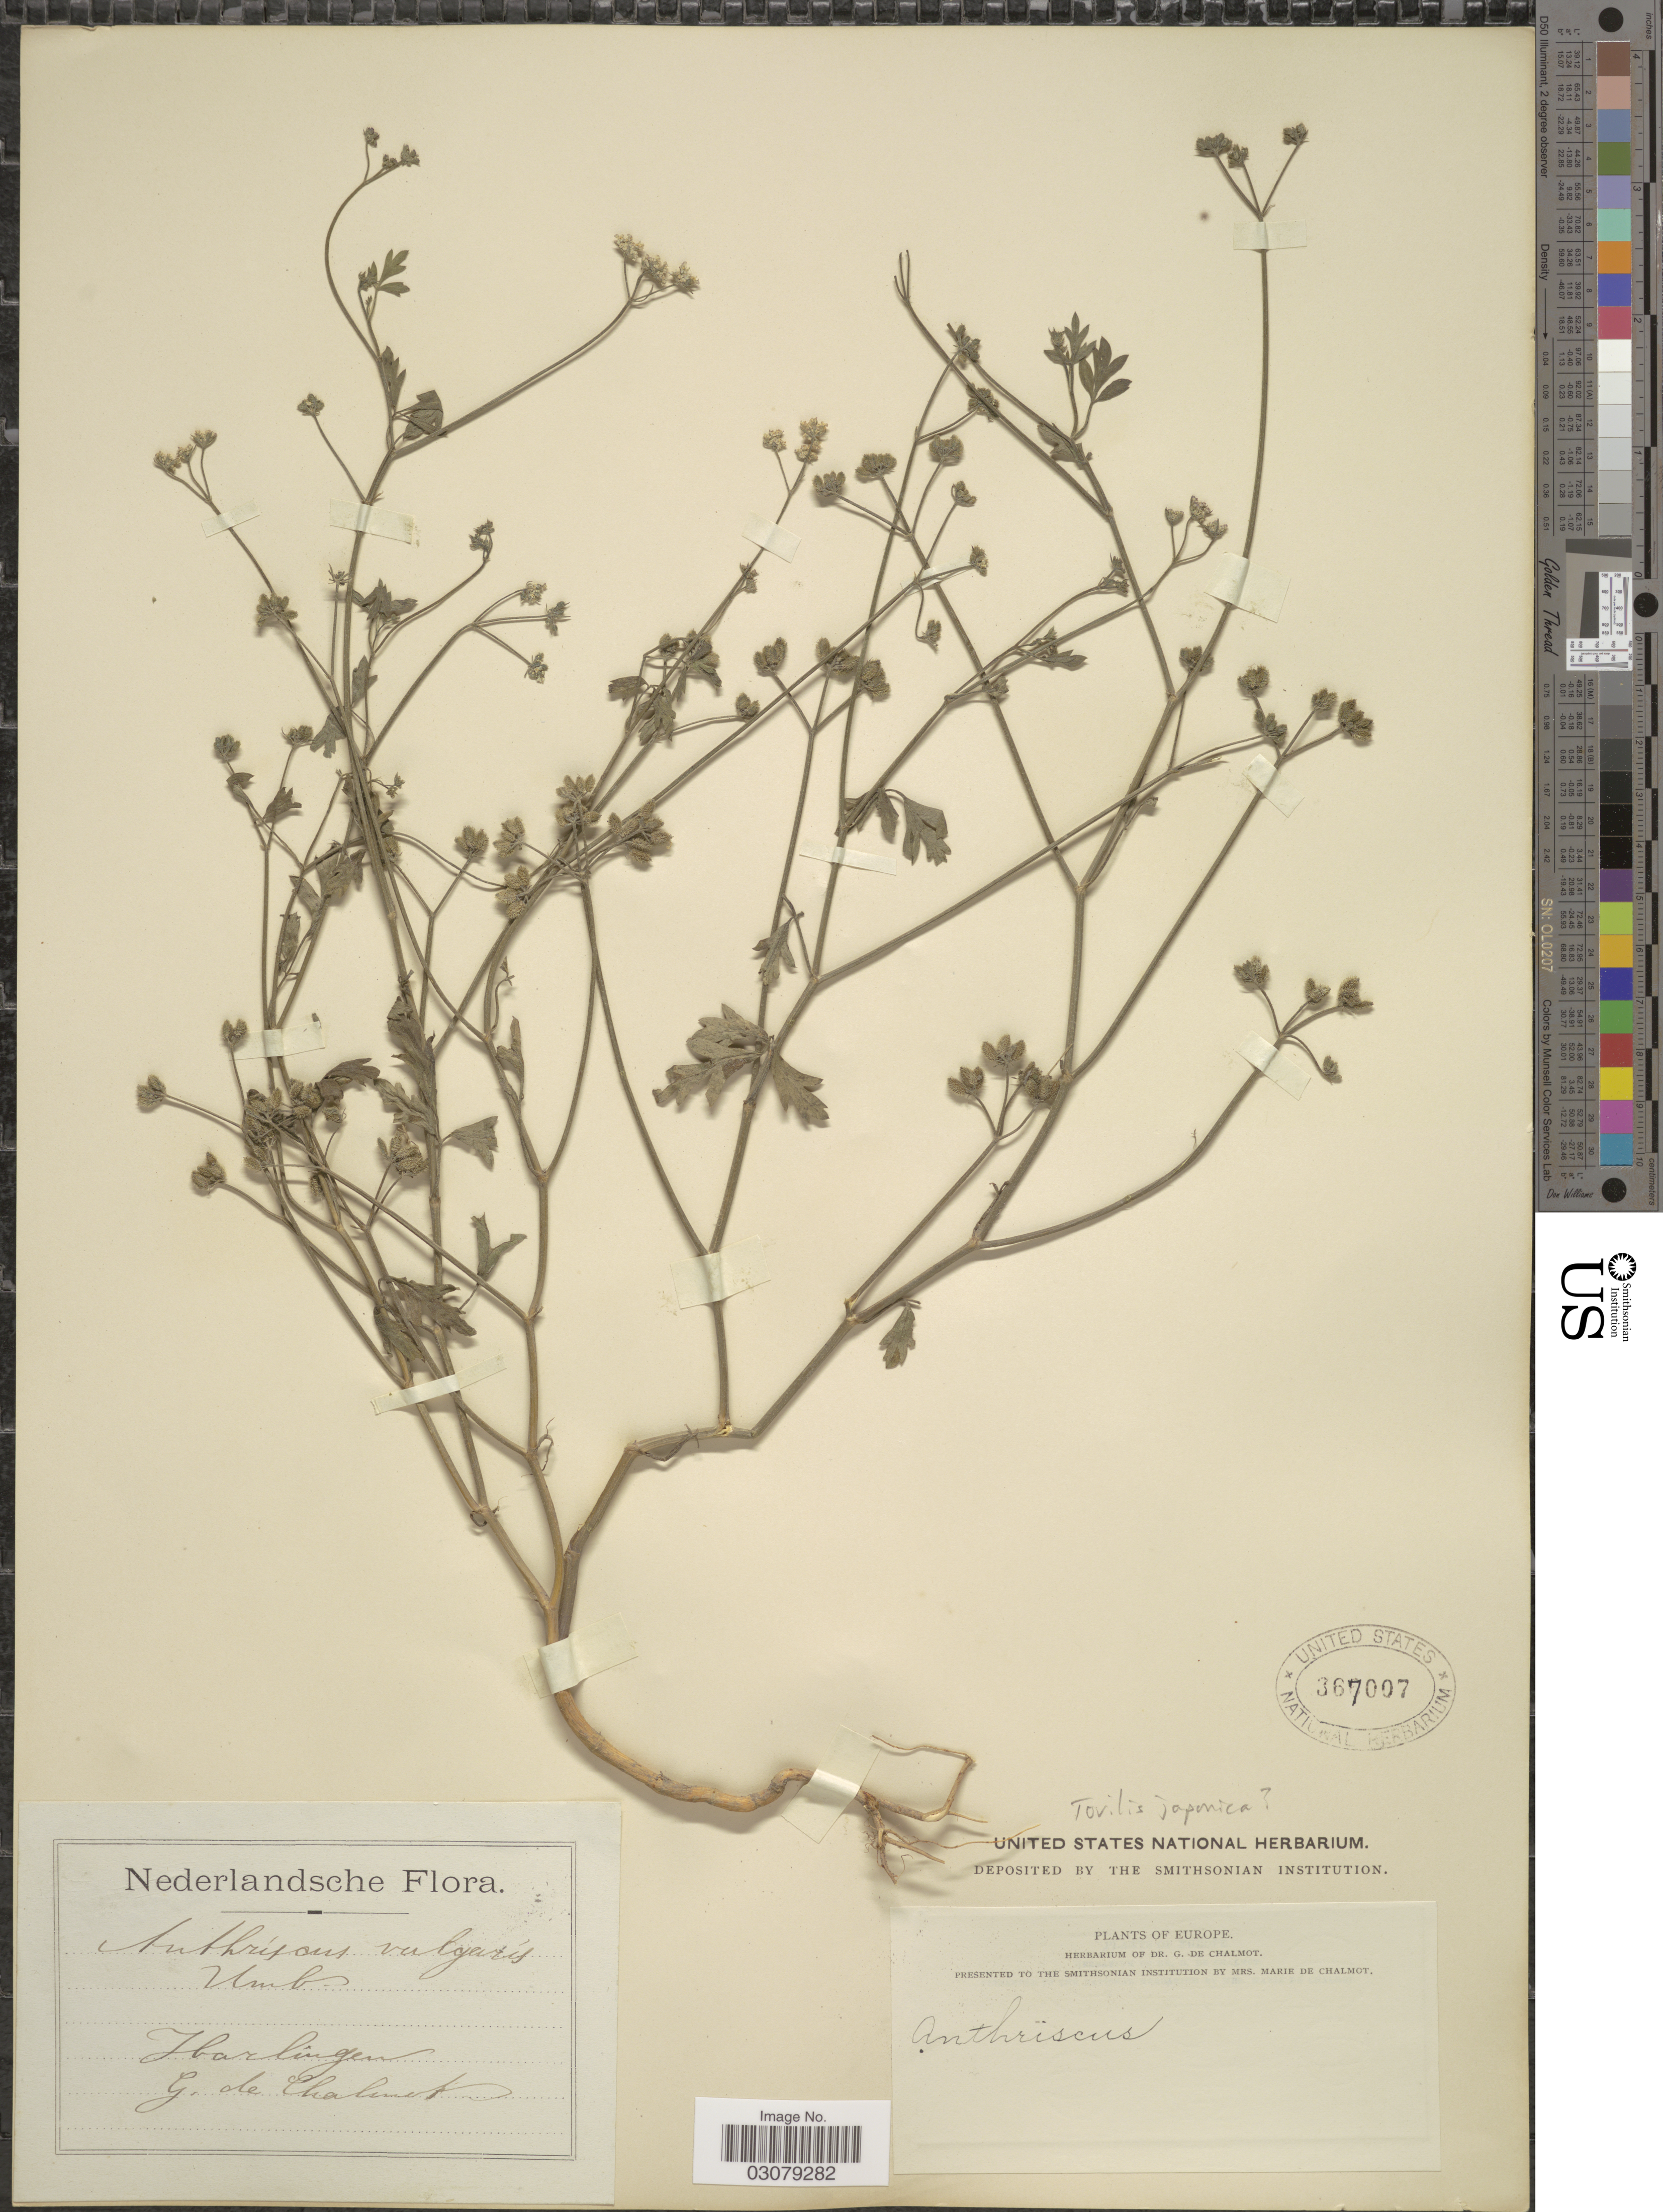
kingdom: Plantae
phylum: Tracheophyta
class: Magnoliopsida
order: Apiales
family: Apiaceae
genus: Torilis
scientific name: Torilis japonica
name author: (Houtt.) DC.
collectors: G. de Chalmot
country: Netherlands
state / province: Friesland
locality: Harlingen.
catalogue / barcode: US 367007